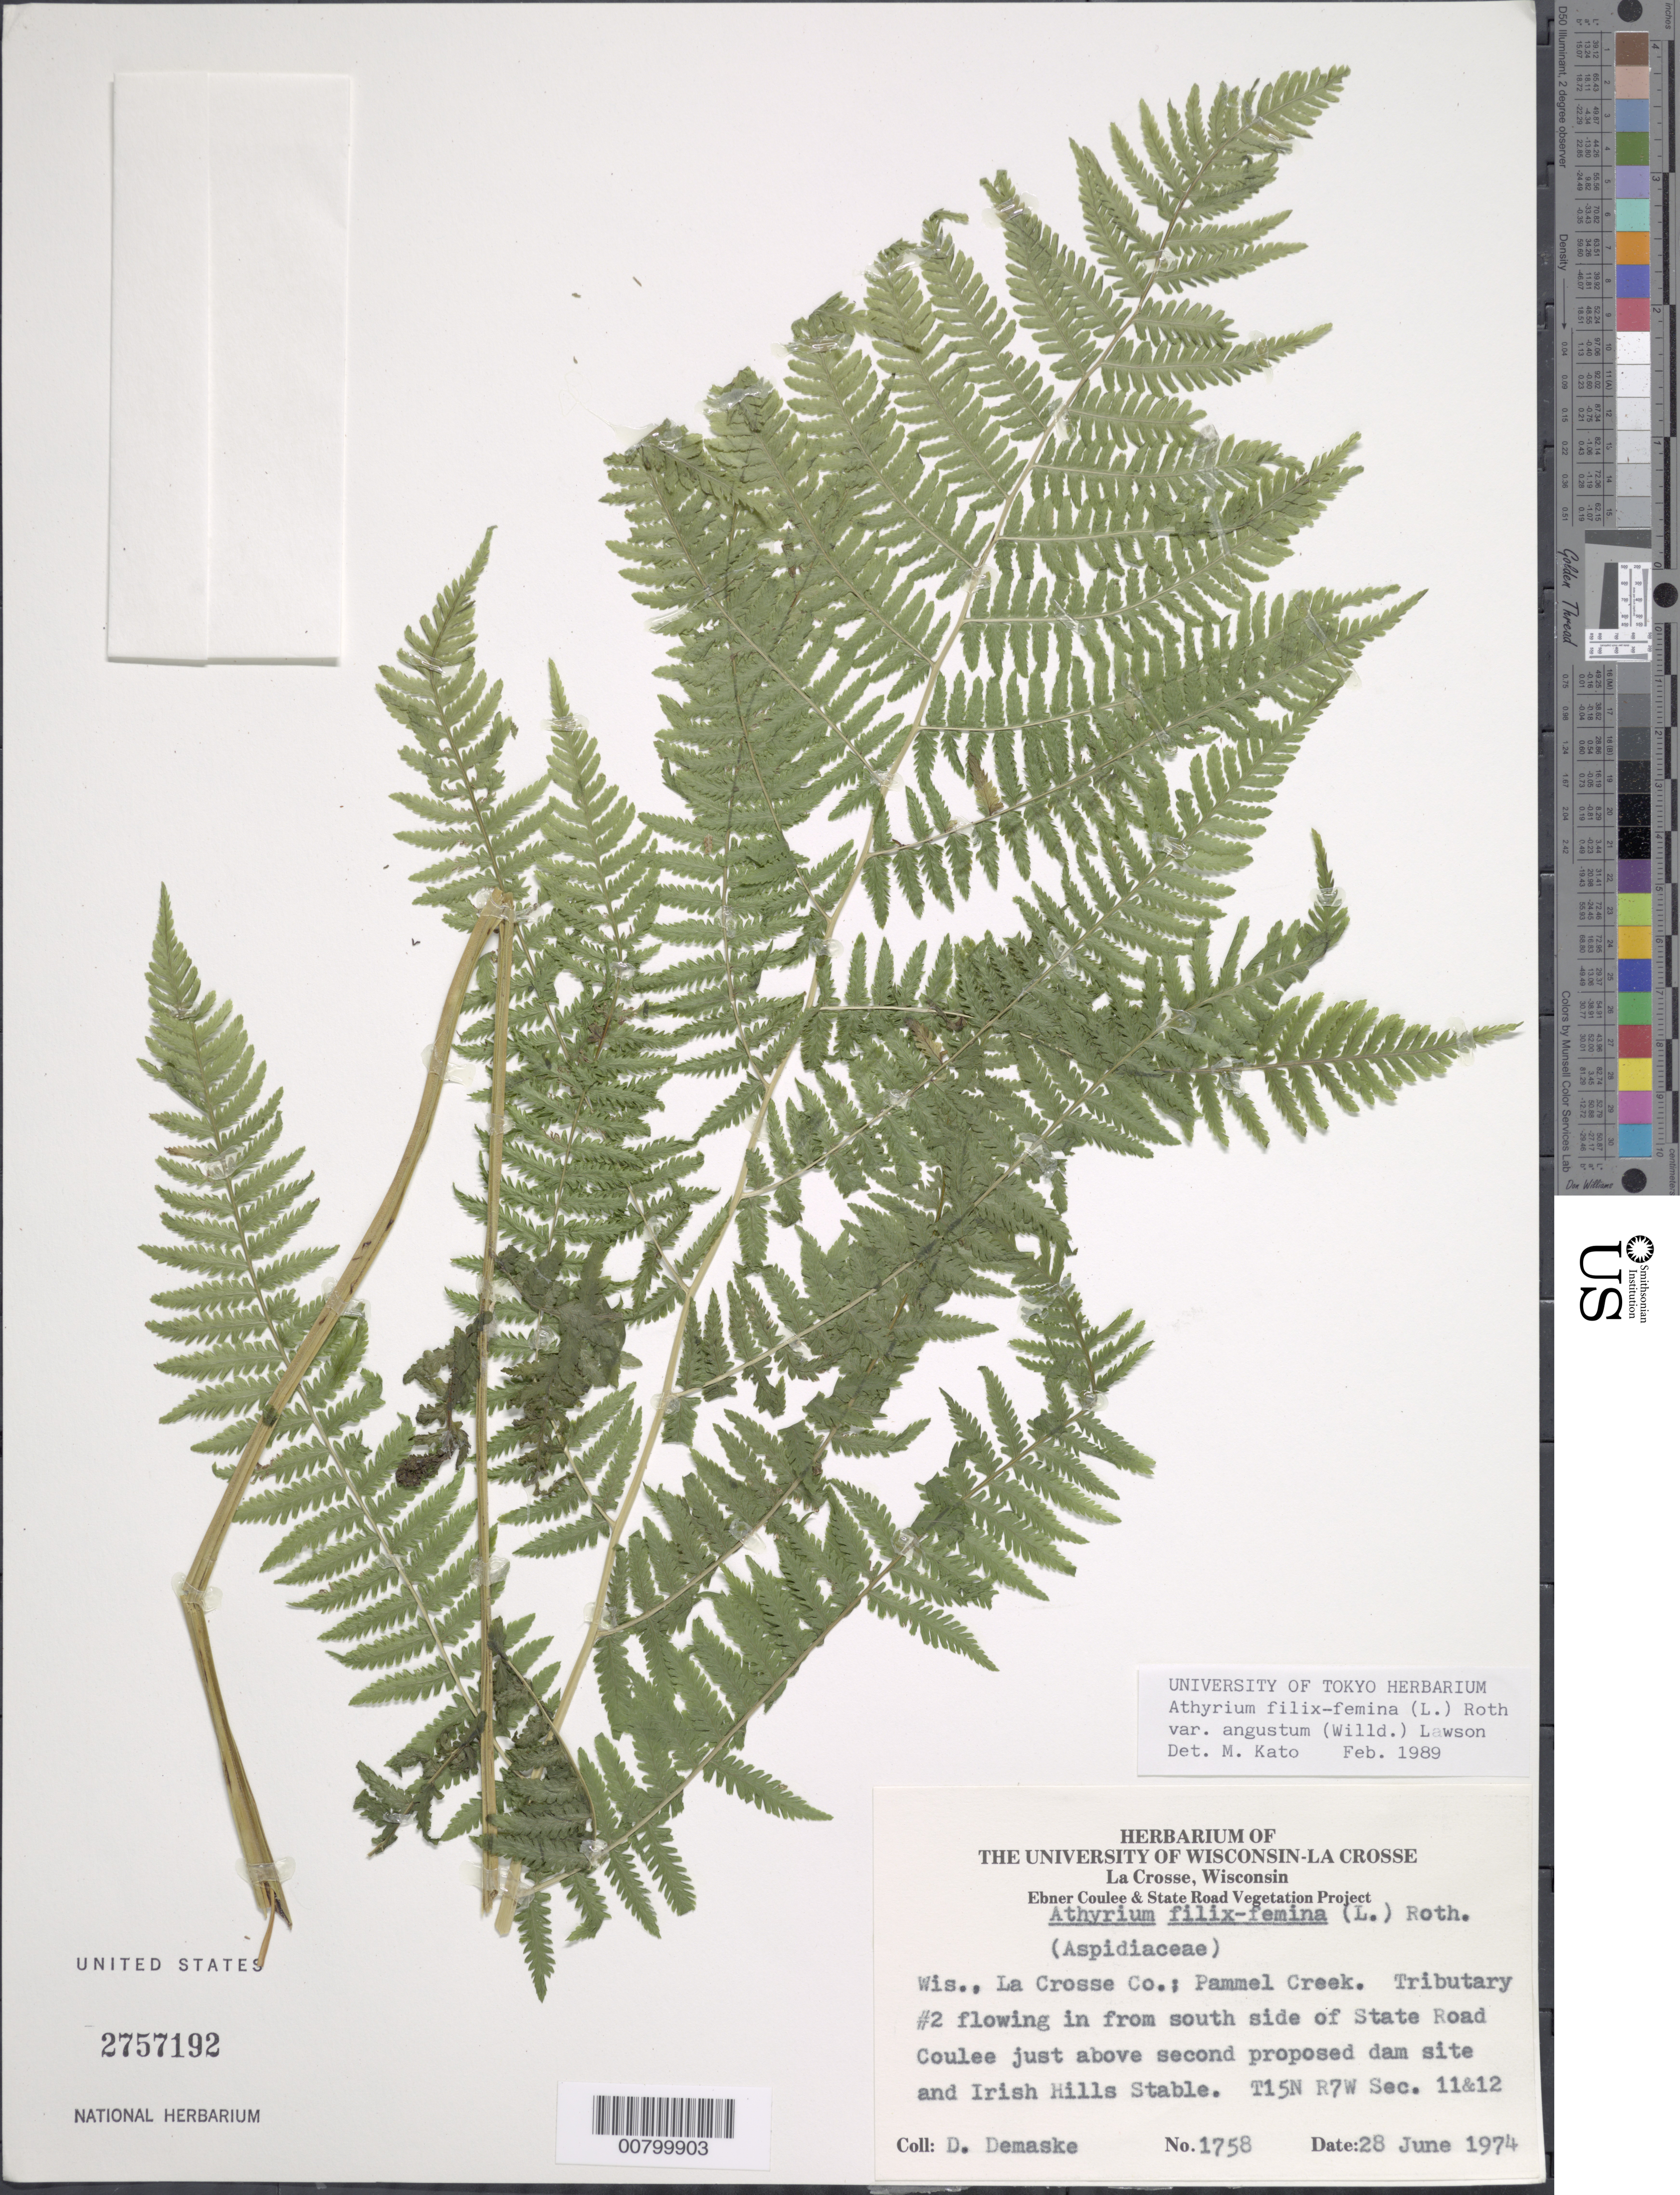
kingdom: Plantae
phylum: Tracheophyta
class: Polypodiopsida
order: Polypodiales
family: Athyriaceae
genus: Athyrium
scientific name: Athyrium filix-femina subsp. angustatum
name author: (Willd.) R.T. Clausen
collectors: D. Demaske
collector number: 1758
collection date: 1974-06-28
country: United States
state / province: Wisconsin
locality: La Crosse Co.; Pammel Creek. Tributary #2 flowing in from south side of State Road Coulee just above second proposed dam site and Irish Hills Stable. T15N R7W Sec. 11&12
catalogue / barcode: US 2757192